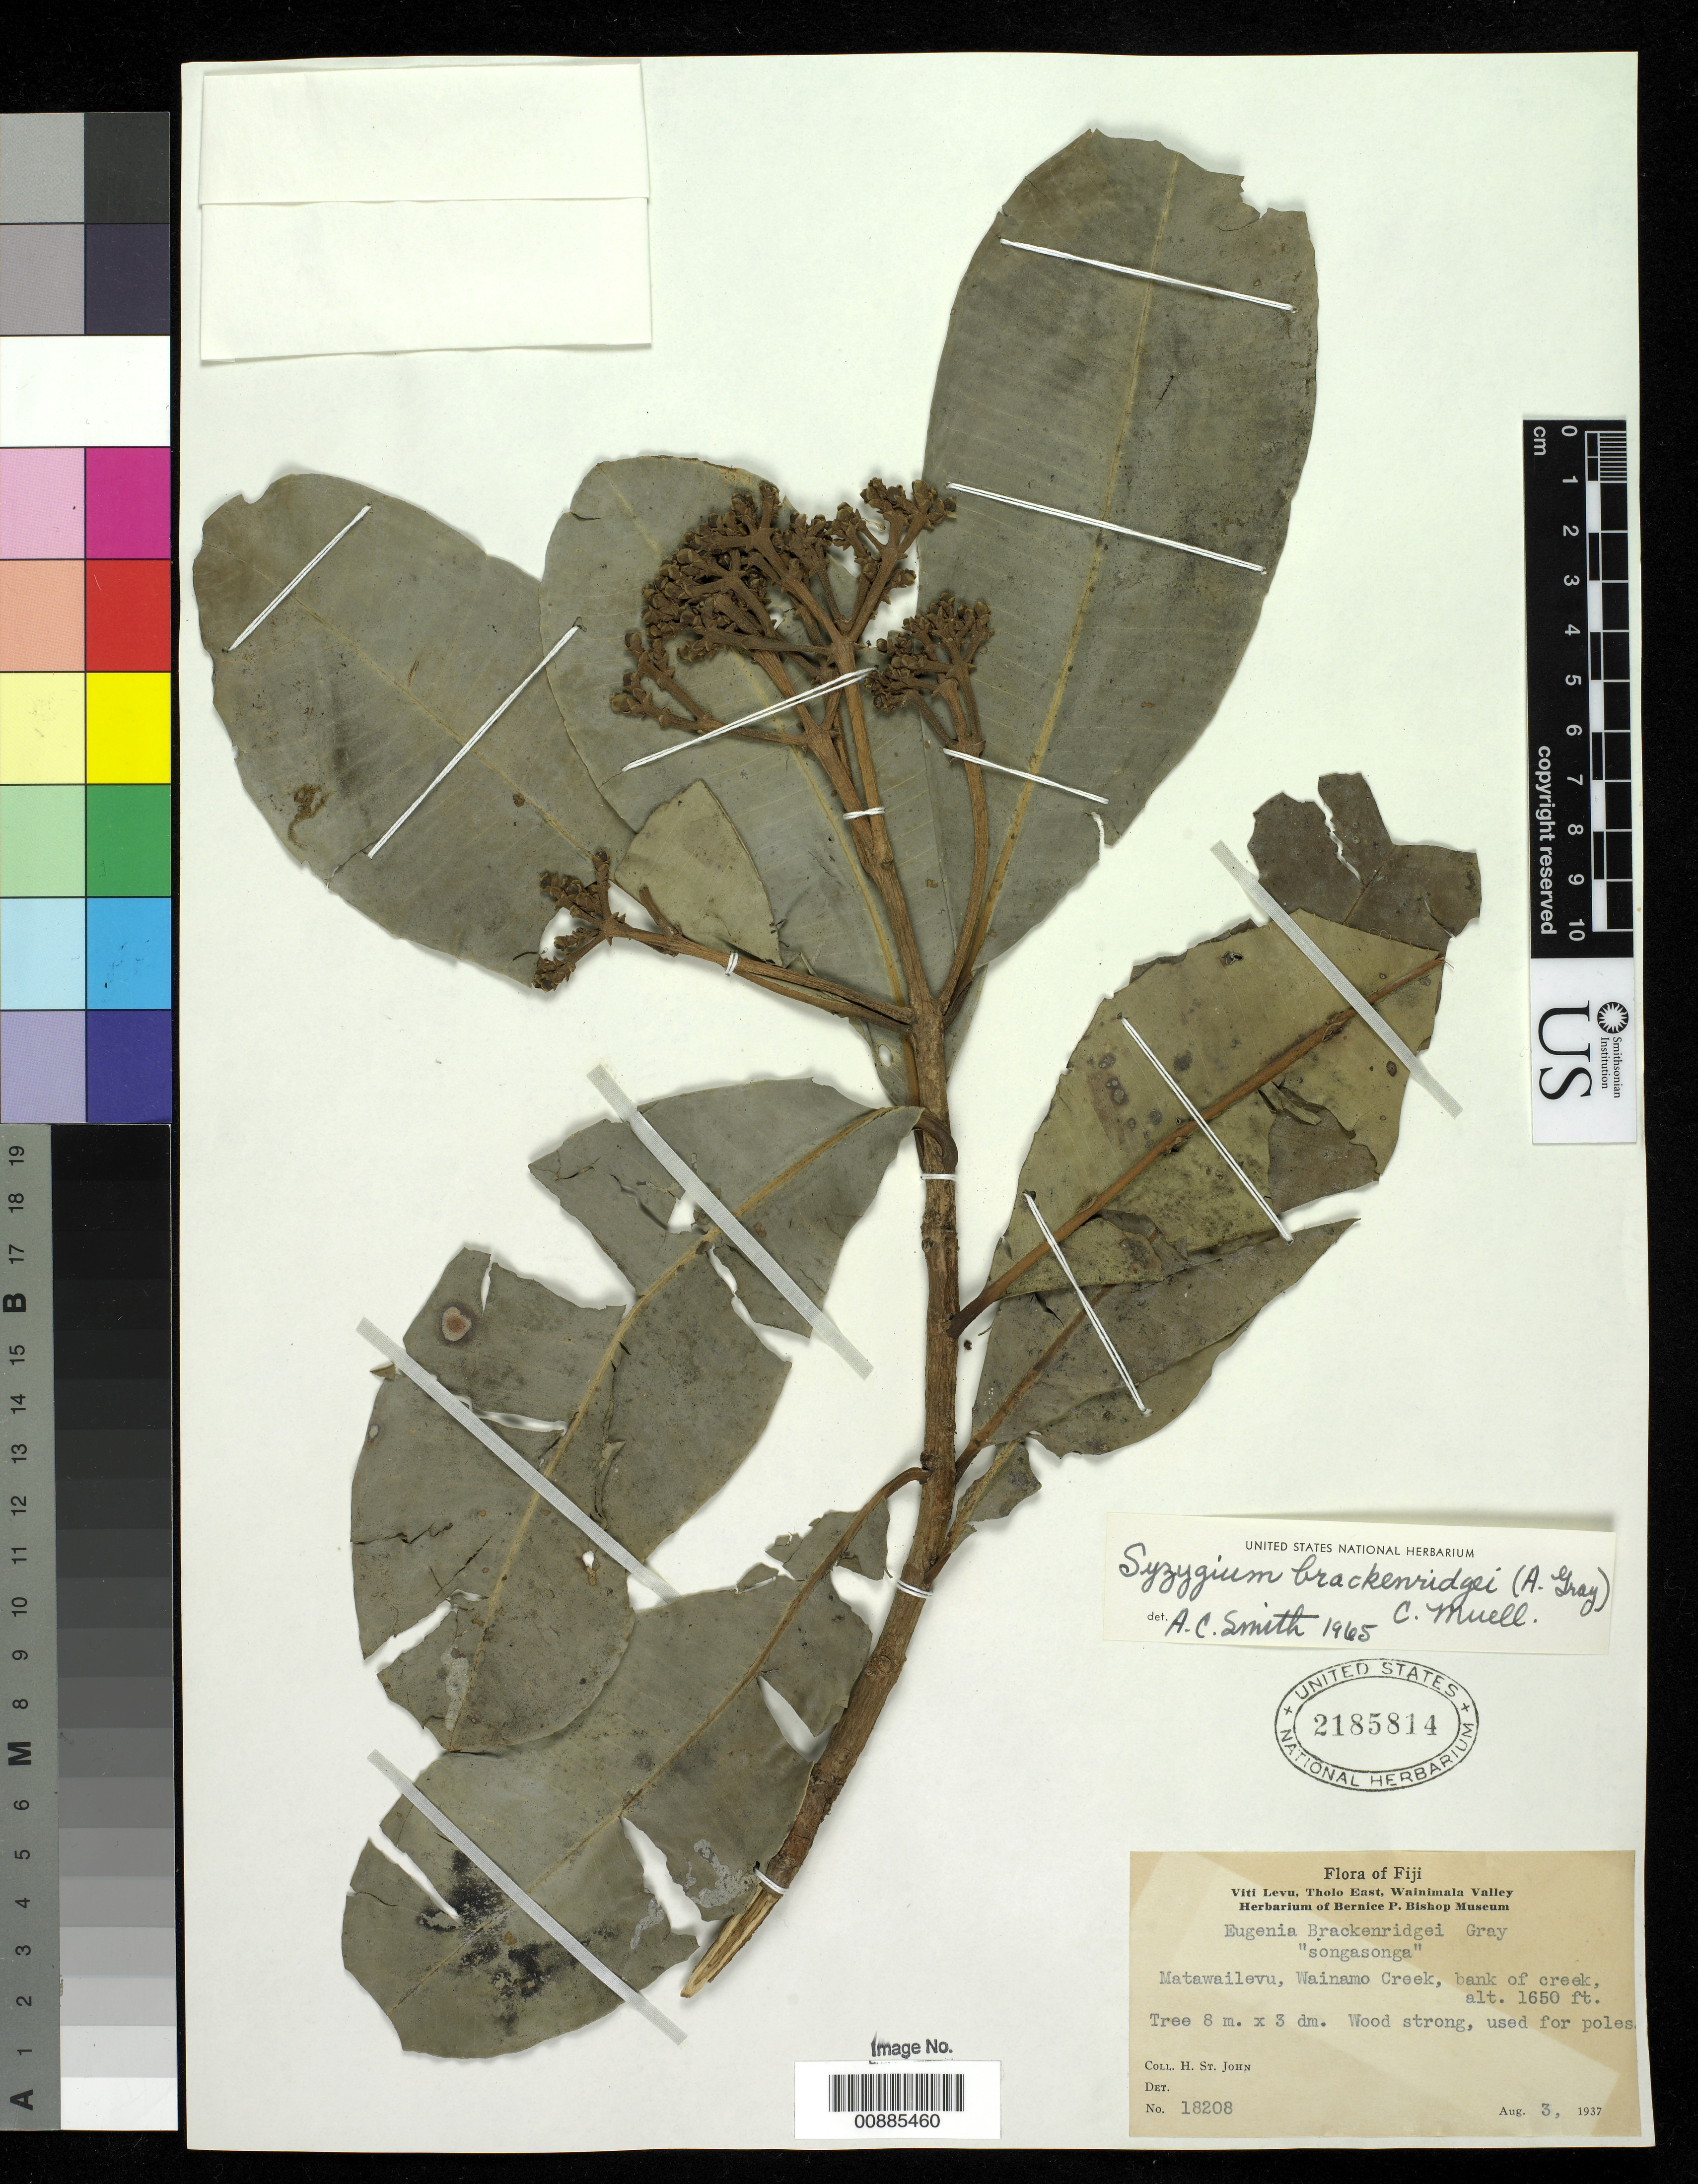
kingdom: Plantae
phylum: Tracheophyta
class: Magnoliopsida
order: Myrtales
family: Myrtaceae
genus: Syzygium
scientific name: Syzygium brackenridgei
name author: (A. Gray) Müll. Stuttg.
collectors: H. St. John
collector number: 18208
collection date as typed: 03 Aug 1937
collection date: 1937-08-03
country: Fiji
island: Viti Levu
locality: Matawailevu, bank of Wainamo Creek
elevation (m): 503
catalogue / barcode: US 2185814